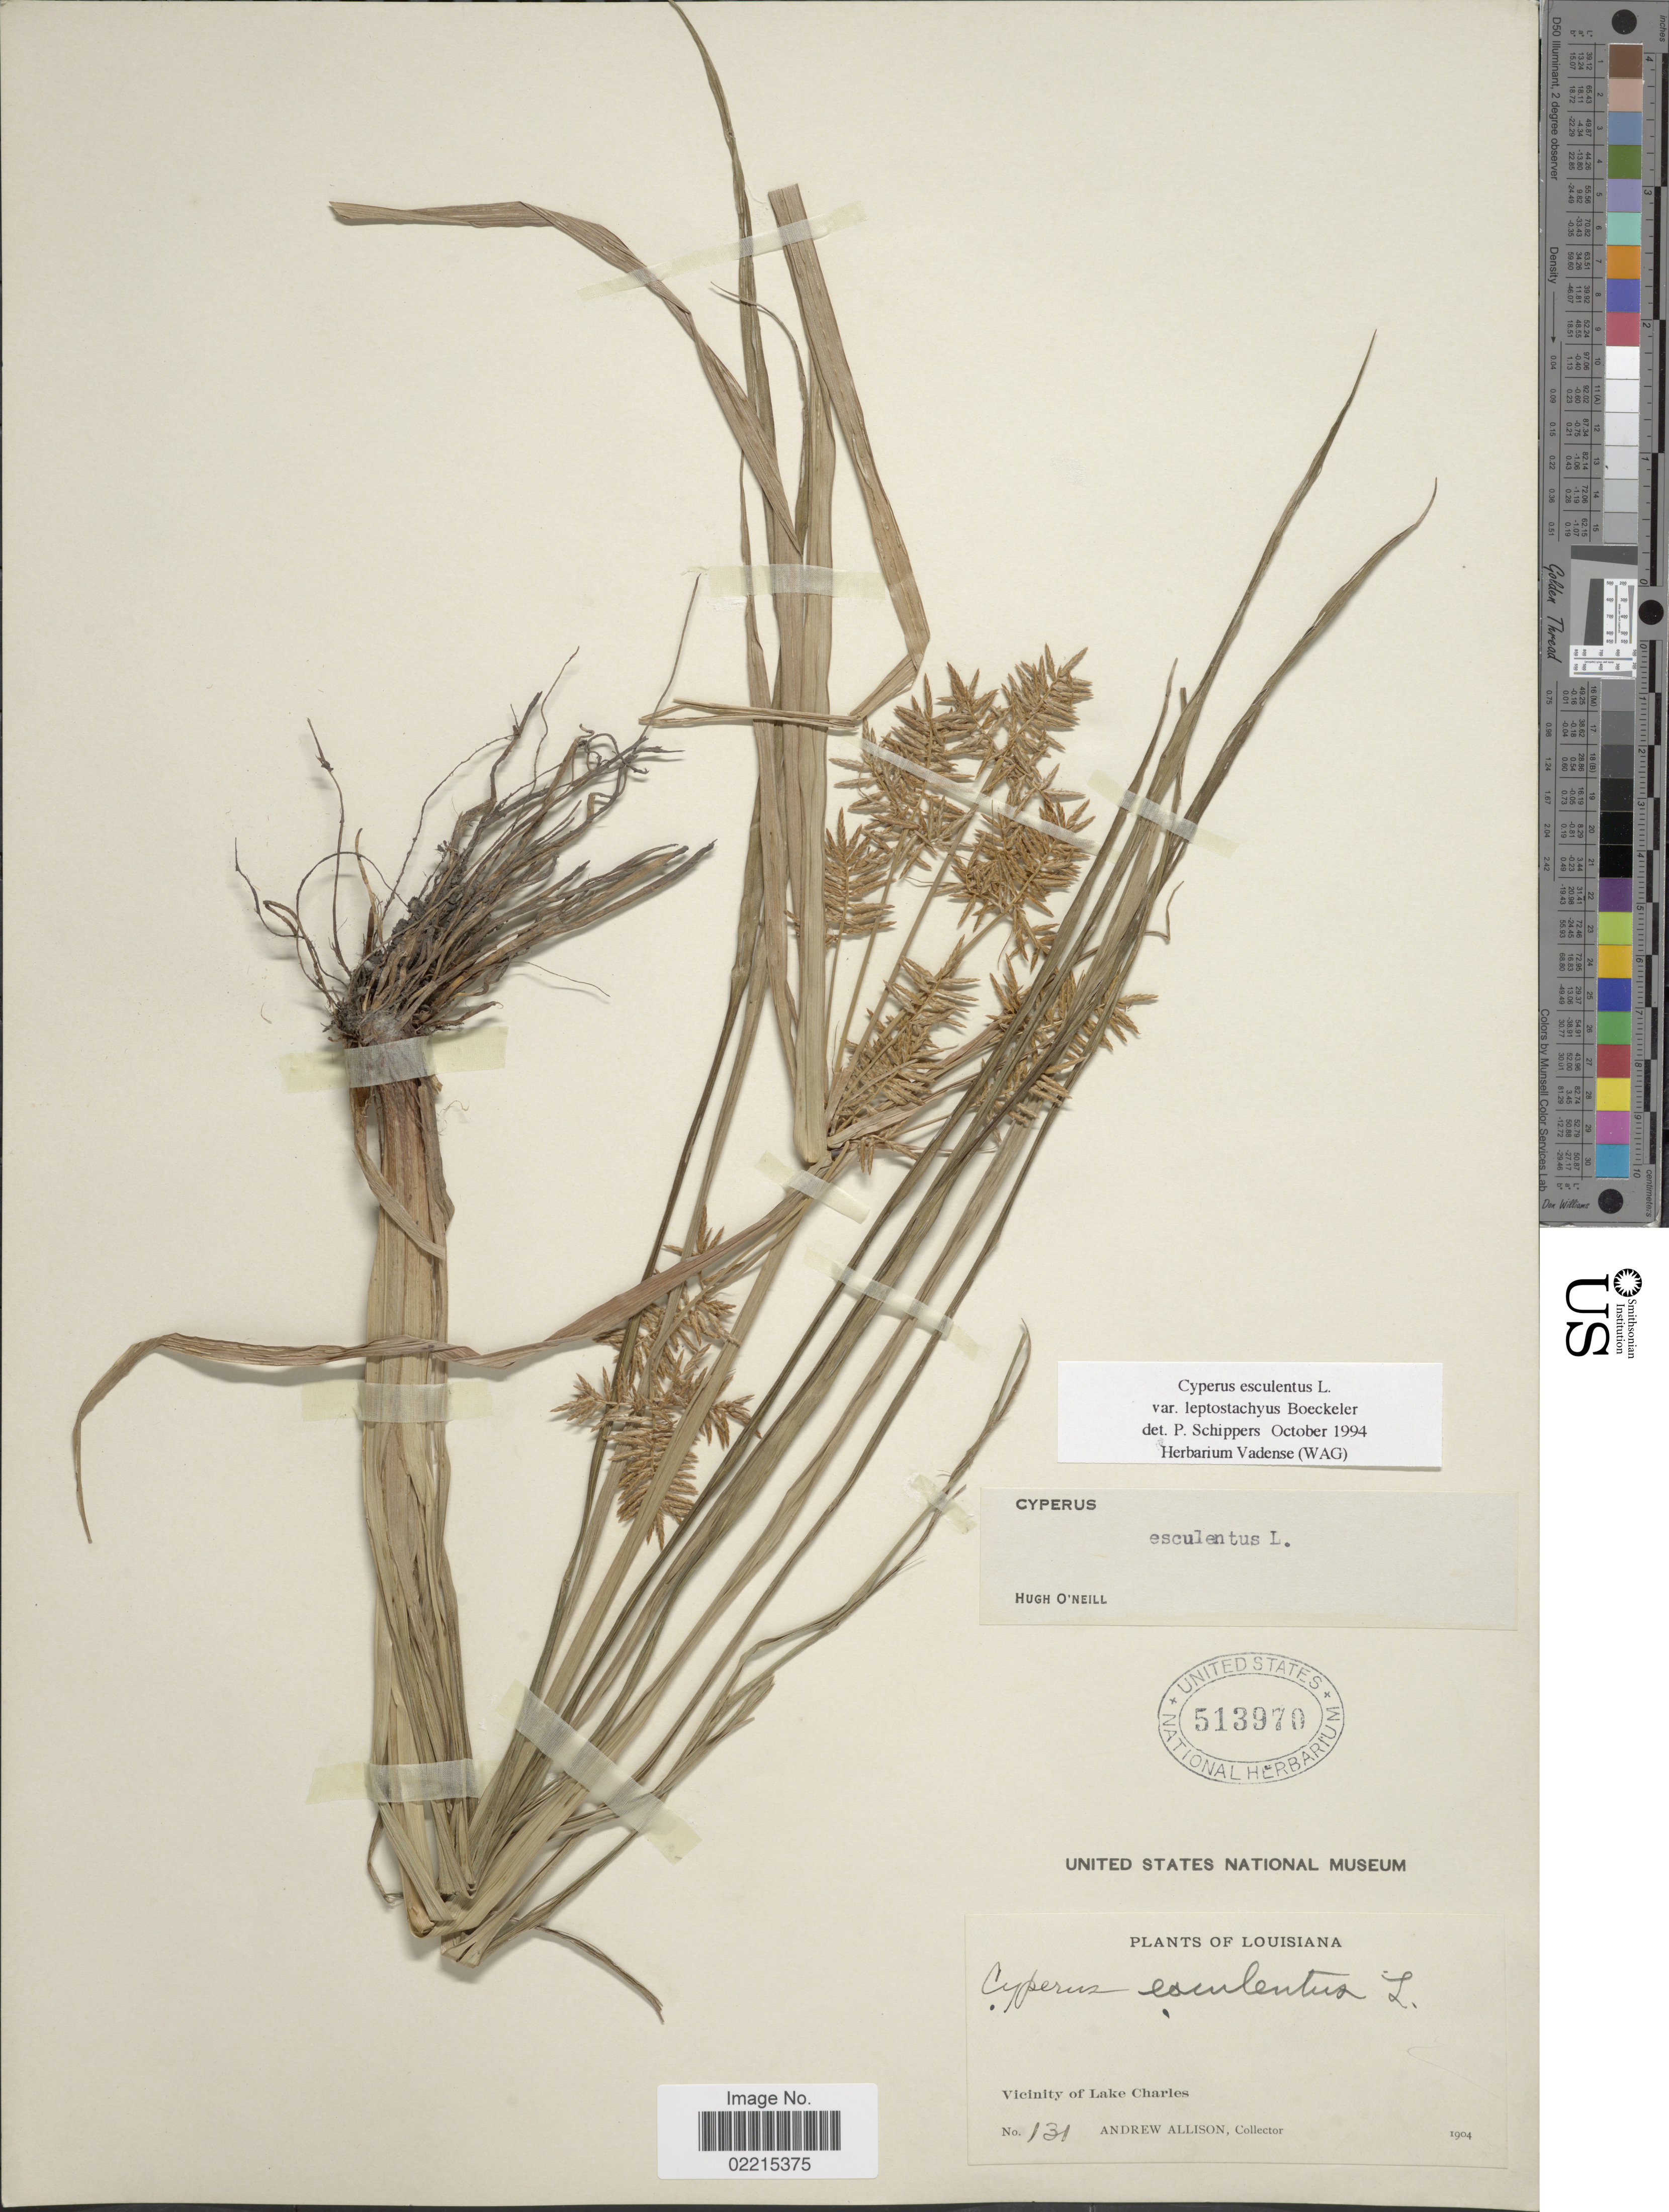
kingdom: Plantae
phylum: Tracheophyta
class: Liliopsida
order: Poales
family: Cyperaceae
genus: Cyperus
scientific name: Cyperus esculentus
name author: L.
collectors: A. Allison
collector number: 131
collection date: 1904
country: United States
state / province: Louisiana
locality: Vicinity of Lake Charles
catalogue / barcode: US 513970